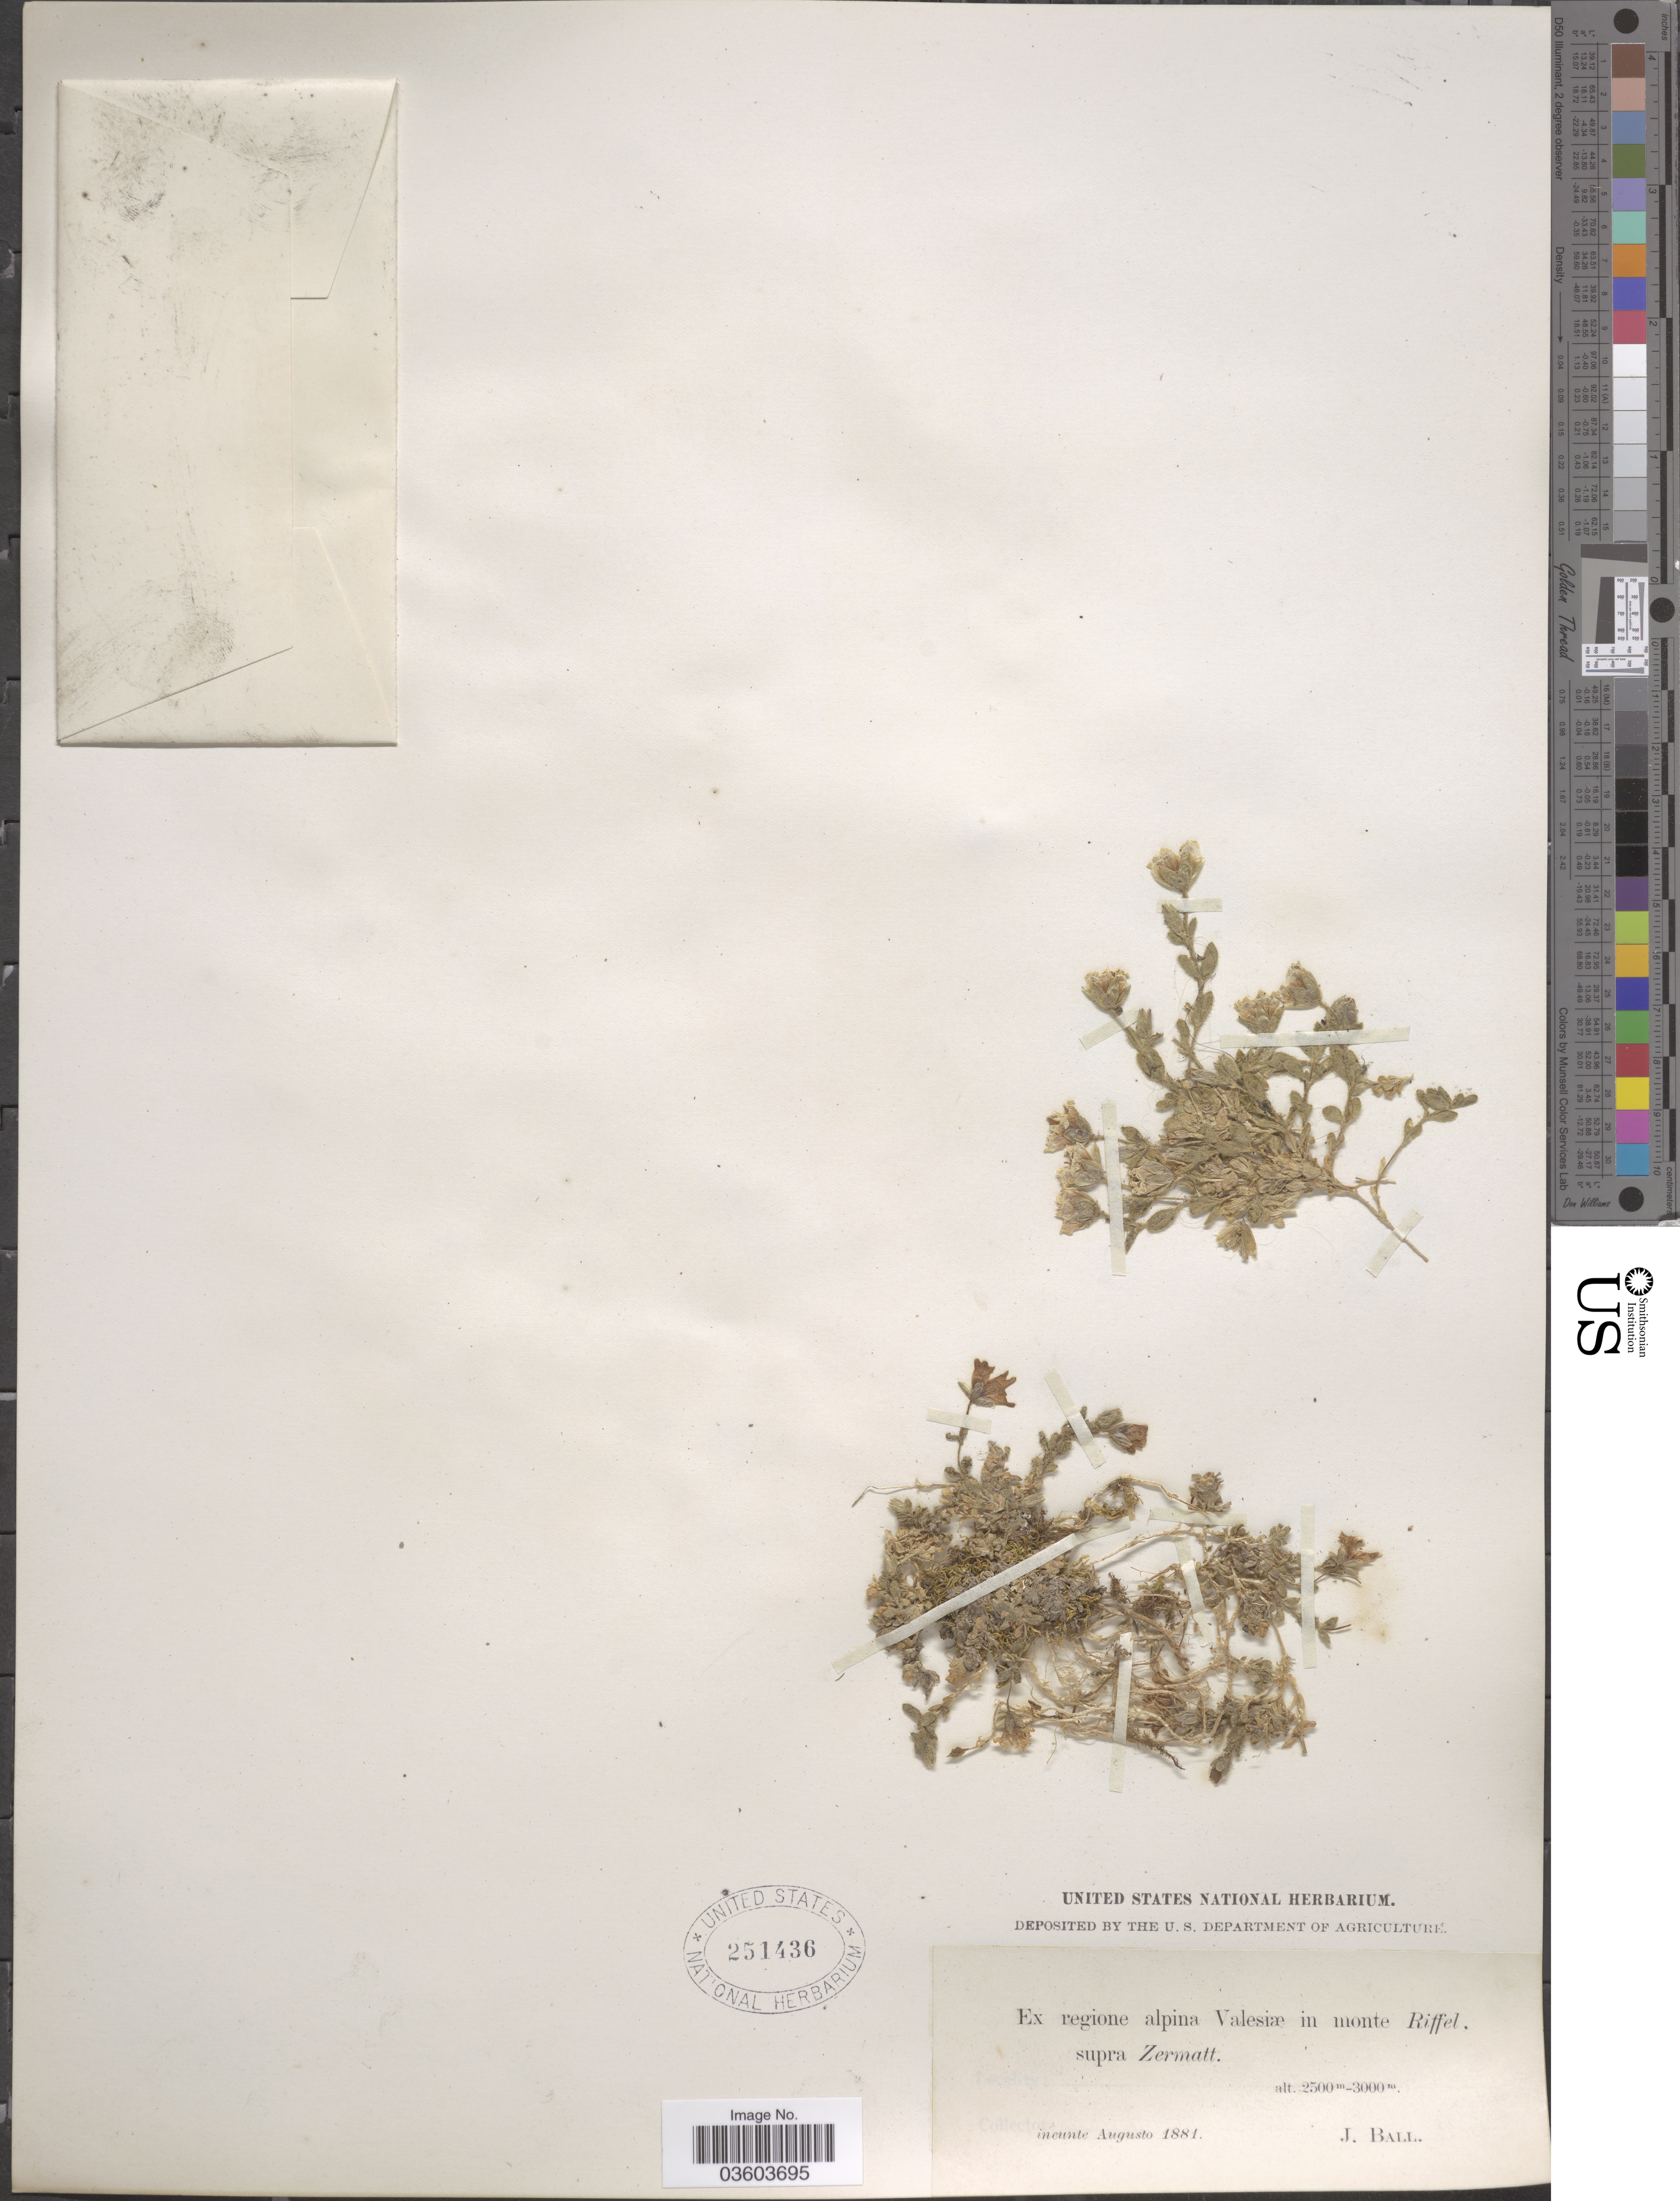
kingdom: Plantae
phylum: Tracheophyta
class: Magnoliopsida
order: Caryophyllales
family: Caryophyllaceae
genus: Cerastium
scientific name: Cerastium sp.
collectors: J. Ball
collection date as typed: ineunte Augusto 1881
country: Switzerland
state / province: Valais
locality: Ex regione alpina Valesiæ in in monte Riffel, supra Zermatt.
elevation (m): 2500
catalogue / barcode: US 251436